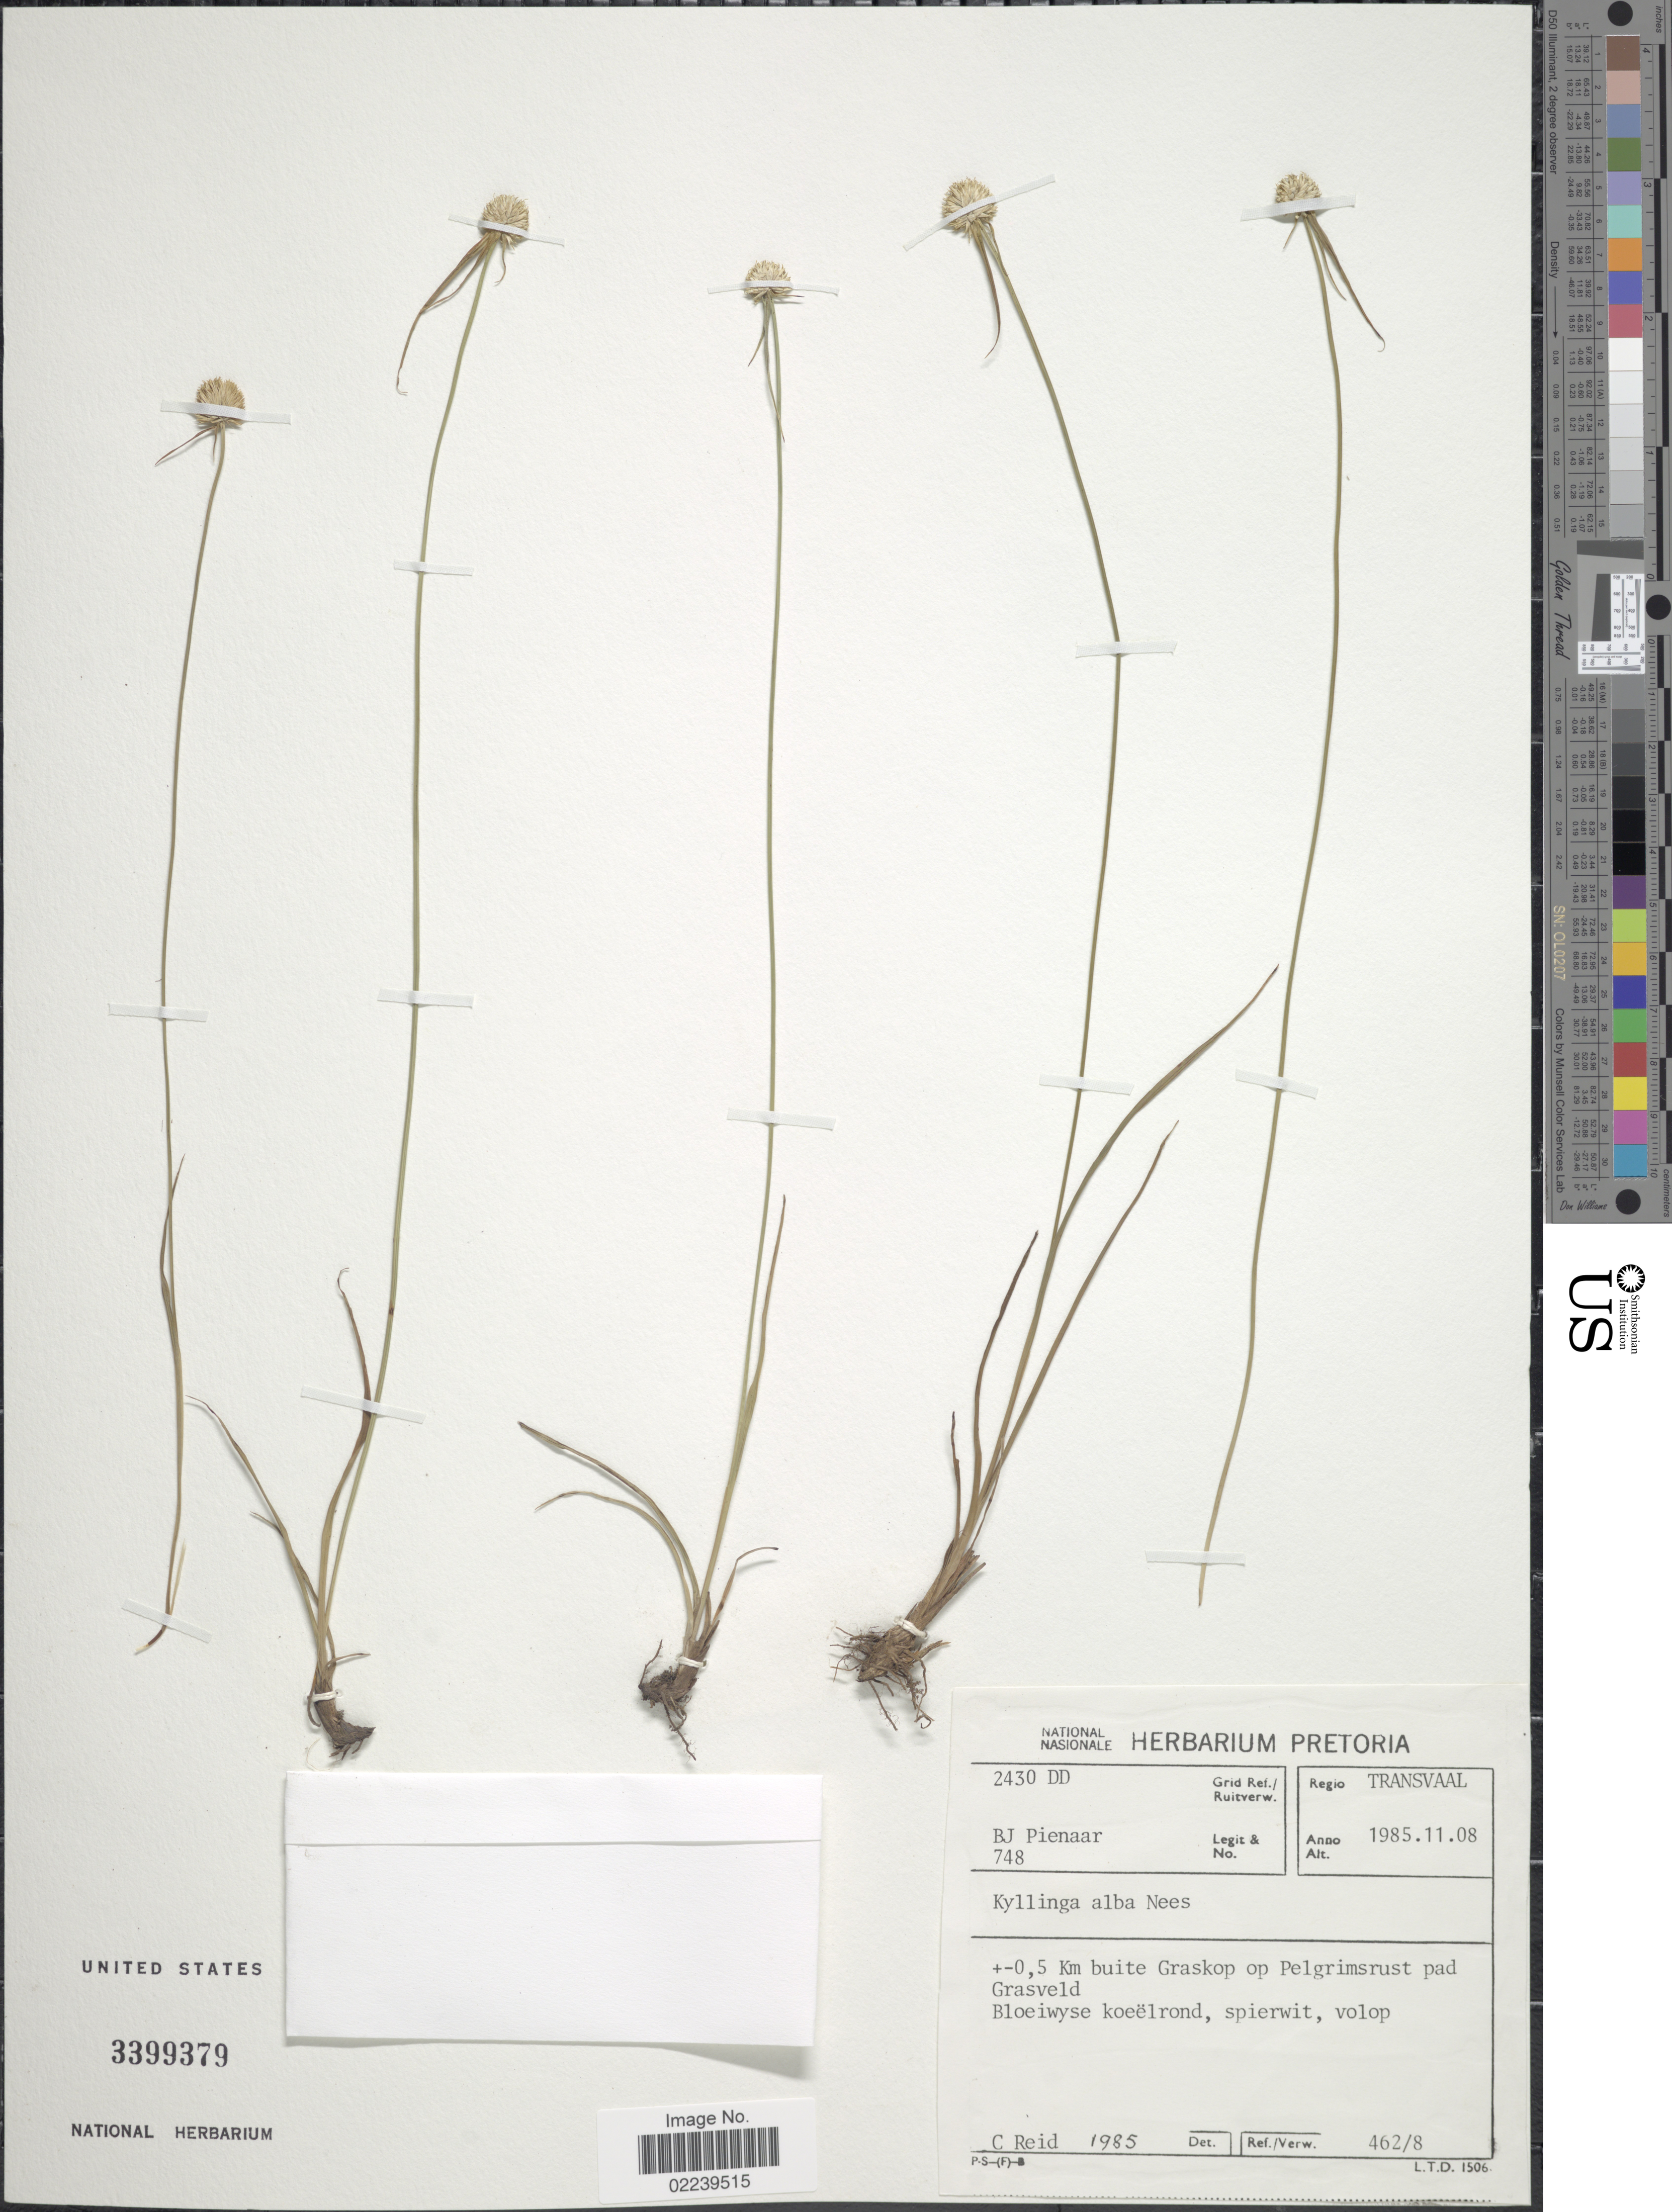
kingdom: Plantae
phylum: Tracheophyta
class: Liliopsida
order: Poales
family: Cyperaceae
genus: Cyperus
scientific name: Cyperus alatus subsp. albus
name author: (Nees)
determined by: Strong, M. T., (US), Smithsonian Institution - National Museum of Natural History (UNITED STATES)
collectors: B. Pienaar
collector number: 748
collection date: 1985-11-08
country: South Africa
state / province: Mpumalanga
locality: Regio Transvaal. +/- 0.5 km buite Graskop op Pelgrimsrust pad Grasveld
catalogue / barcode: US 3399379